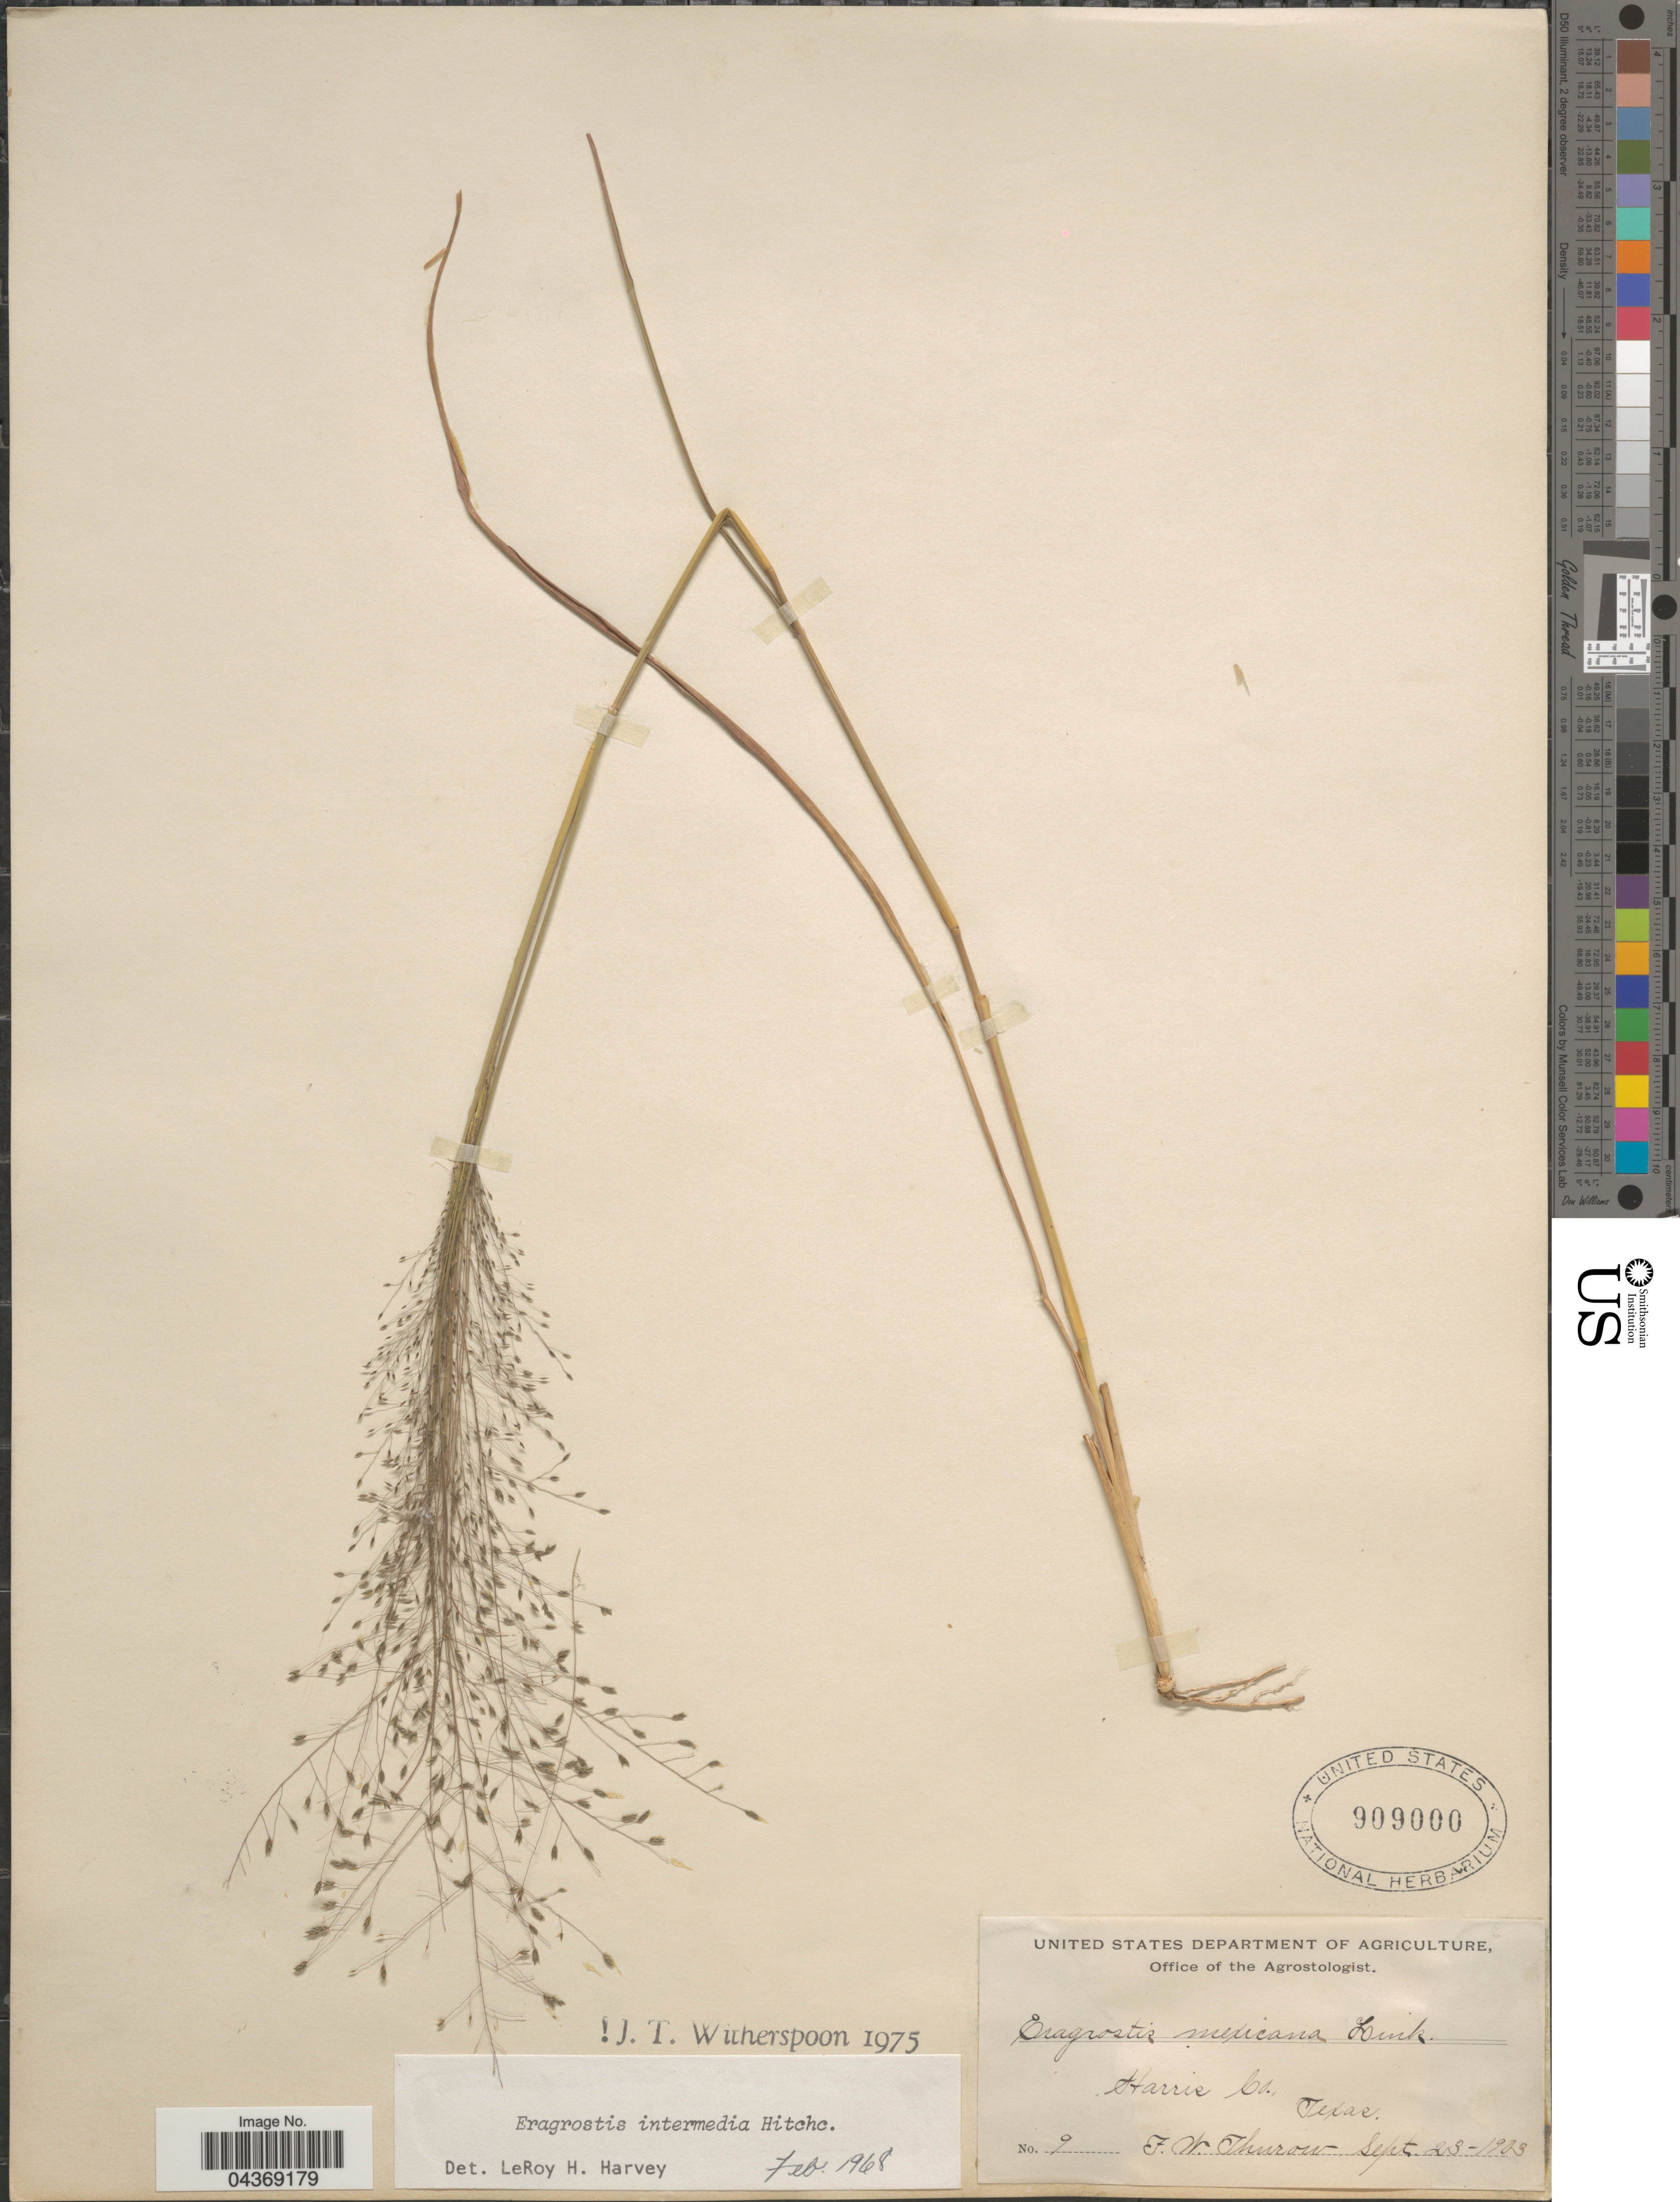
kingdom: Plantae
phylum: Tracheophyta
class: Liliopsida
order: Poales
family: Poaceae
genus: Eragrostis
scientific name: Eragrostis intermedia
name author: Hitchc.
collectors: F. W. Thurow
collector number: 9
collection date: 1903-09-23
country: United States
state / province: Texas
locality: Harris Co.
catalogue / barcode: US 909000